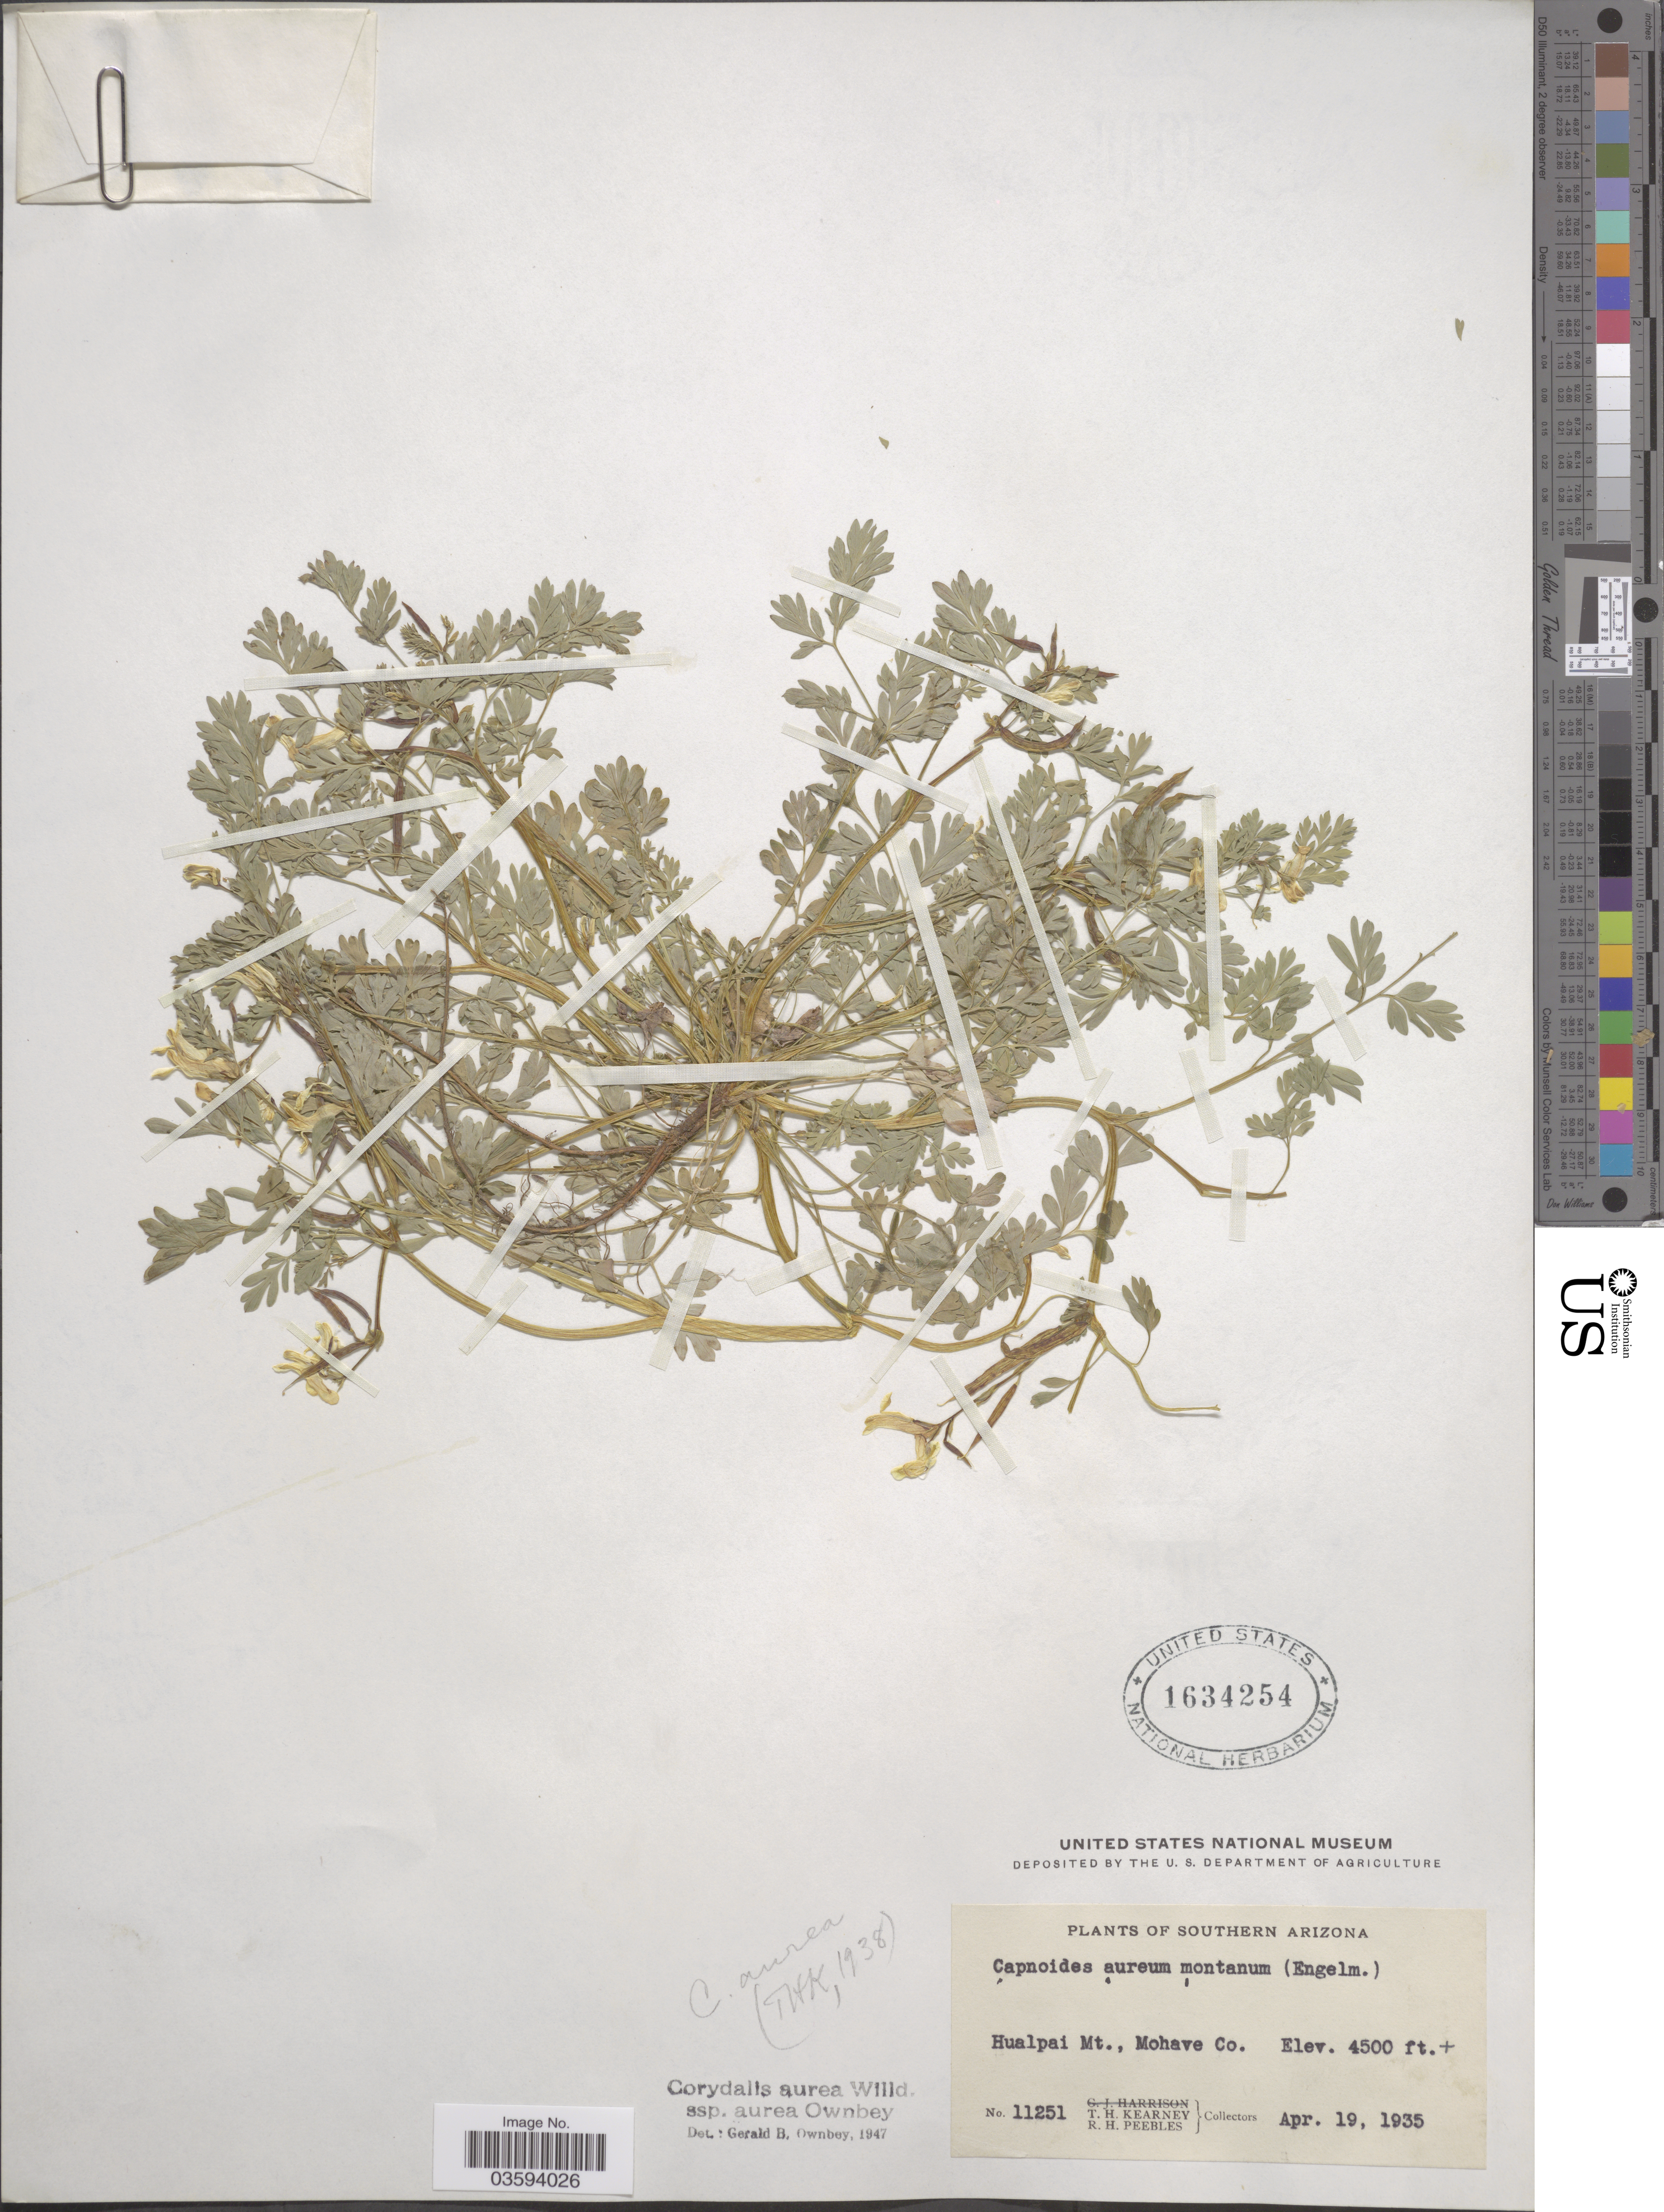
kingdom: Plantae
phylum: Tracheophyta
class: Magnoliopsida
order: Ranunculales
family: Papaveraceae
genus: Corydalis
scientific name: Corydalis aurea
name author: Willd.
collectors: T. H. Kearney & R. H. Peebles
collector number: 11251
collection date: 1935-04-19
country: United States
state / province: Arizona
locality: Southern Arizona. Hualpai Mt., Mohave Co.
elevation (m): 1372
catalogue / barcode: US 1634254